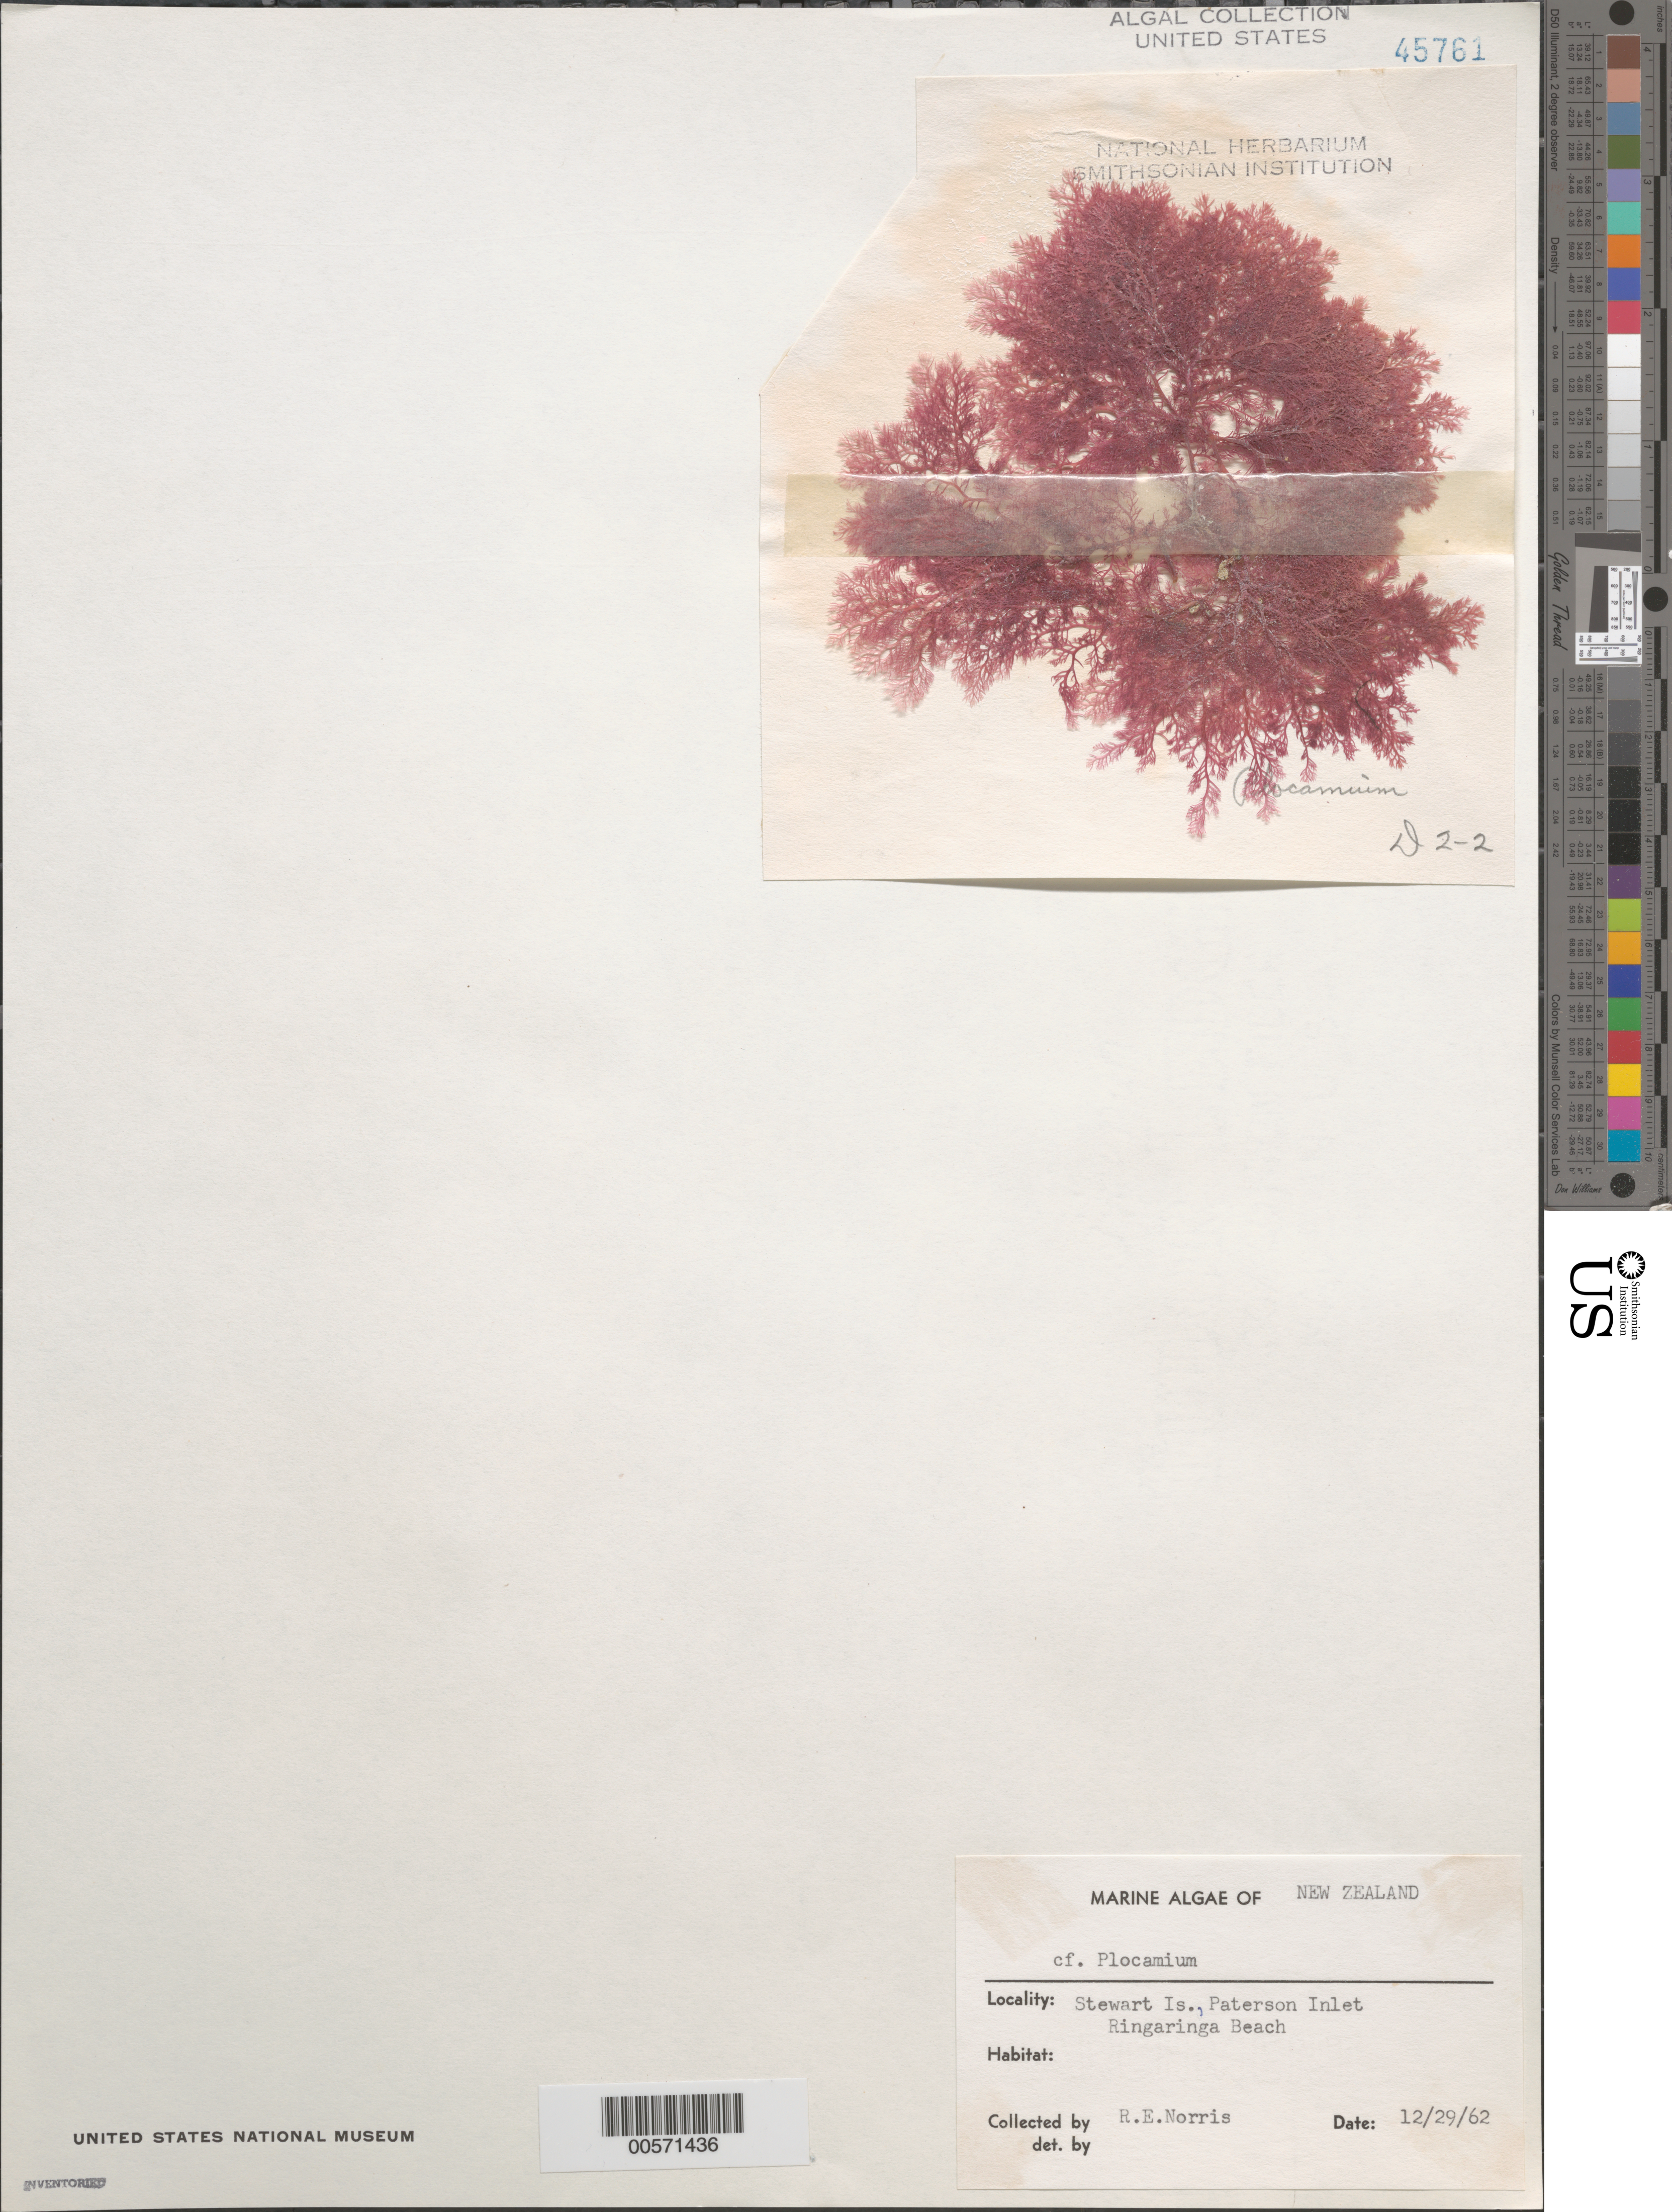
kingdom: Plantae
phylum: Rhodophyta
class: Florideophyceae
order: Plocamiales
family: Plocamiaceae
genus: Plocamium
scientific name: Plocamium sp.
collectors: R. E. Norris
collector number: D2-2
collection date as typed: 29 Dec 1962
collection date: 1962-12-29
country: New Zealand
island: Stewart Island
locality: Ringaringa Beach, Paterson Inlet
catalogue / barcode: US 45761